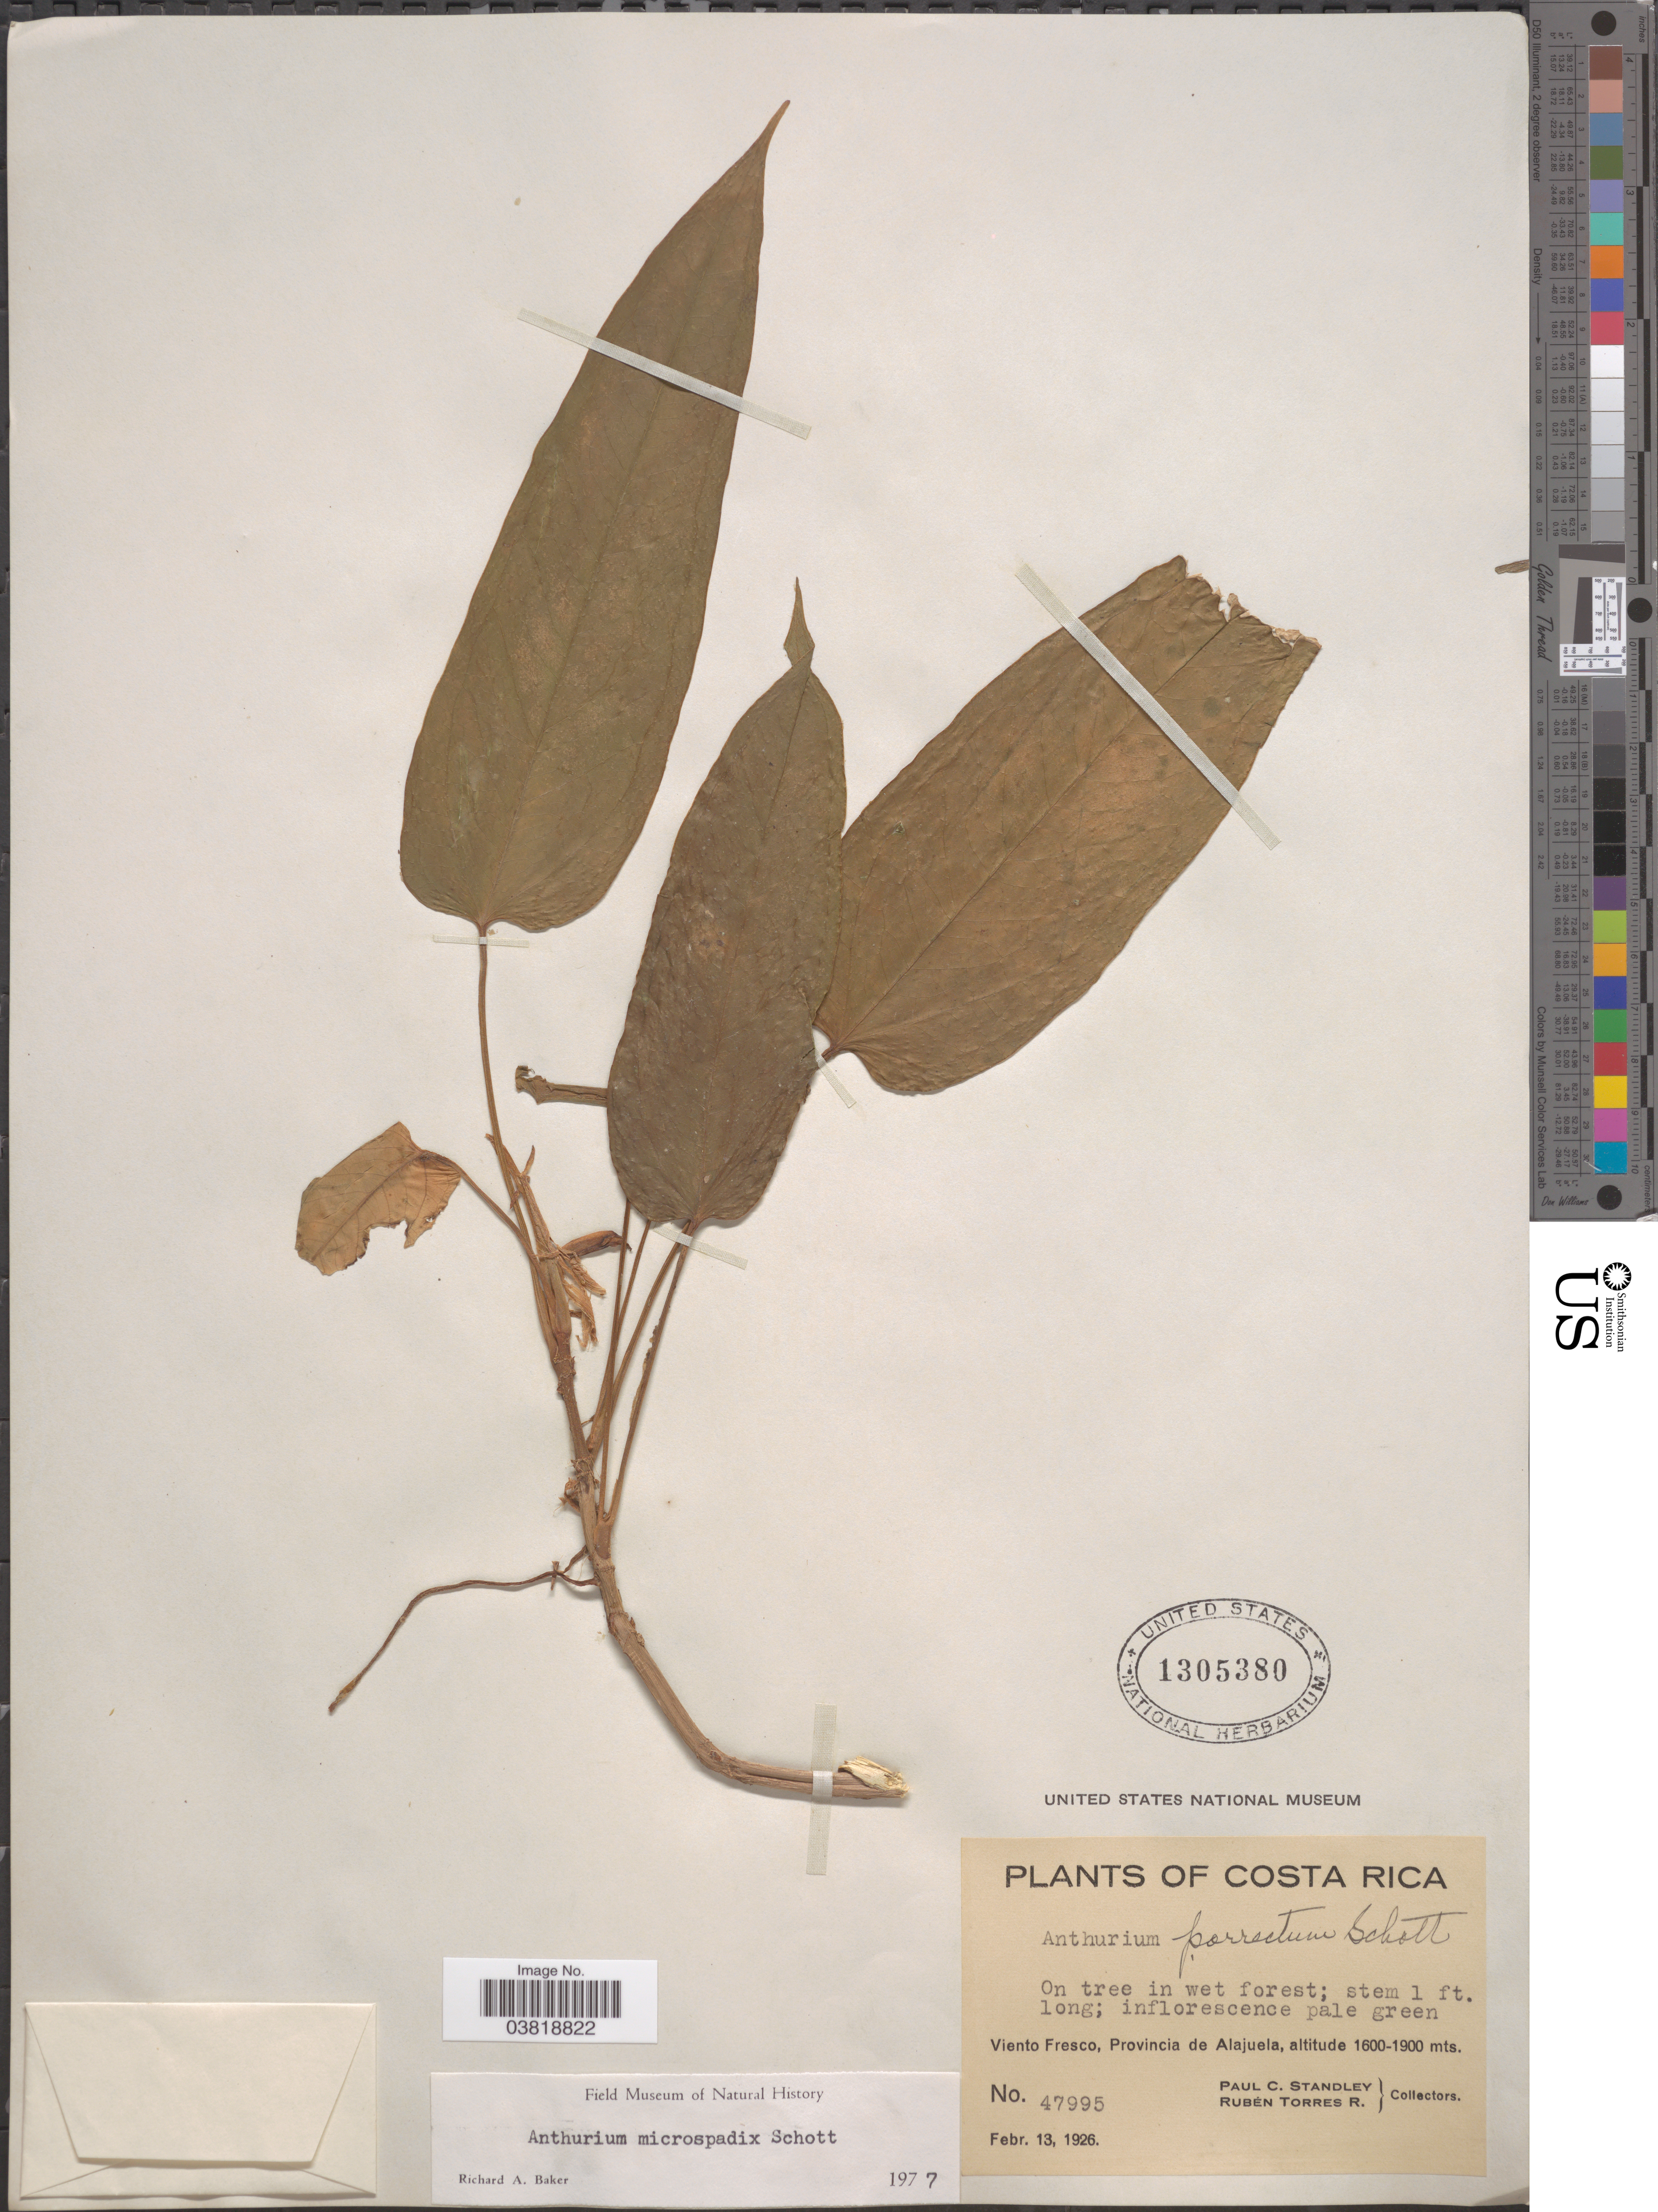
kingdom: Plantae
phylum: Tracheophyta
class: Liliopsida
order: Alismatales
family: Araceae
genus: Anthurium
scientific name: Anthurium microspadix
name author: Schott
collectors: P. C. Standley & R. Torres Rojas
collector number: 47995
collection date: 1926-02-13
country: Costa Rica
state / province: Alajuela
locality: Viento Fresco.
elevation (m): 1600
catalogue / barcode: US 1305380